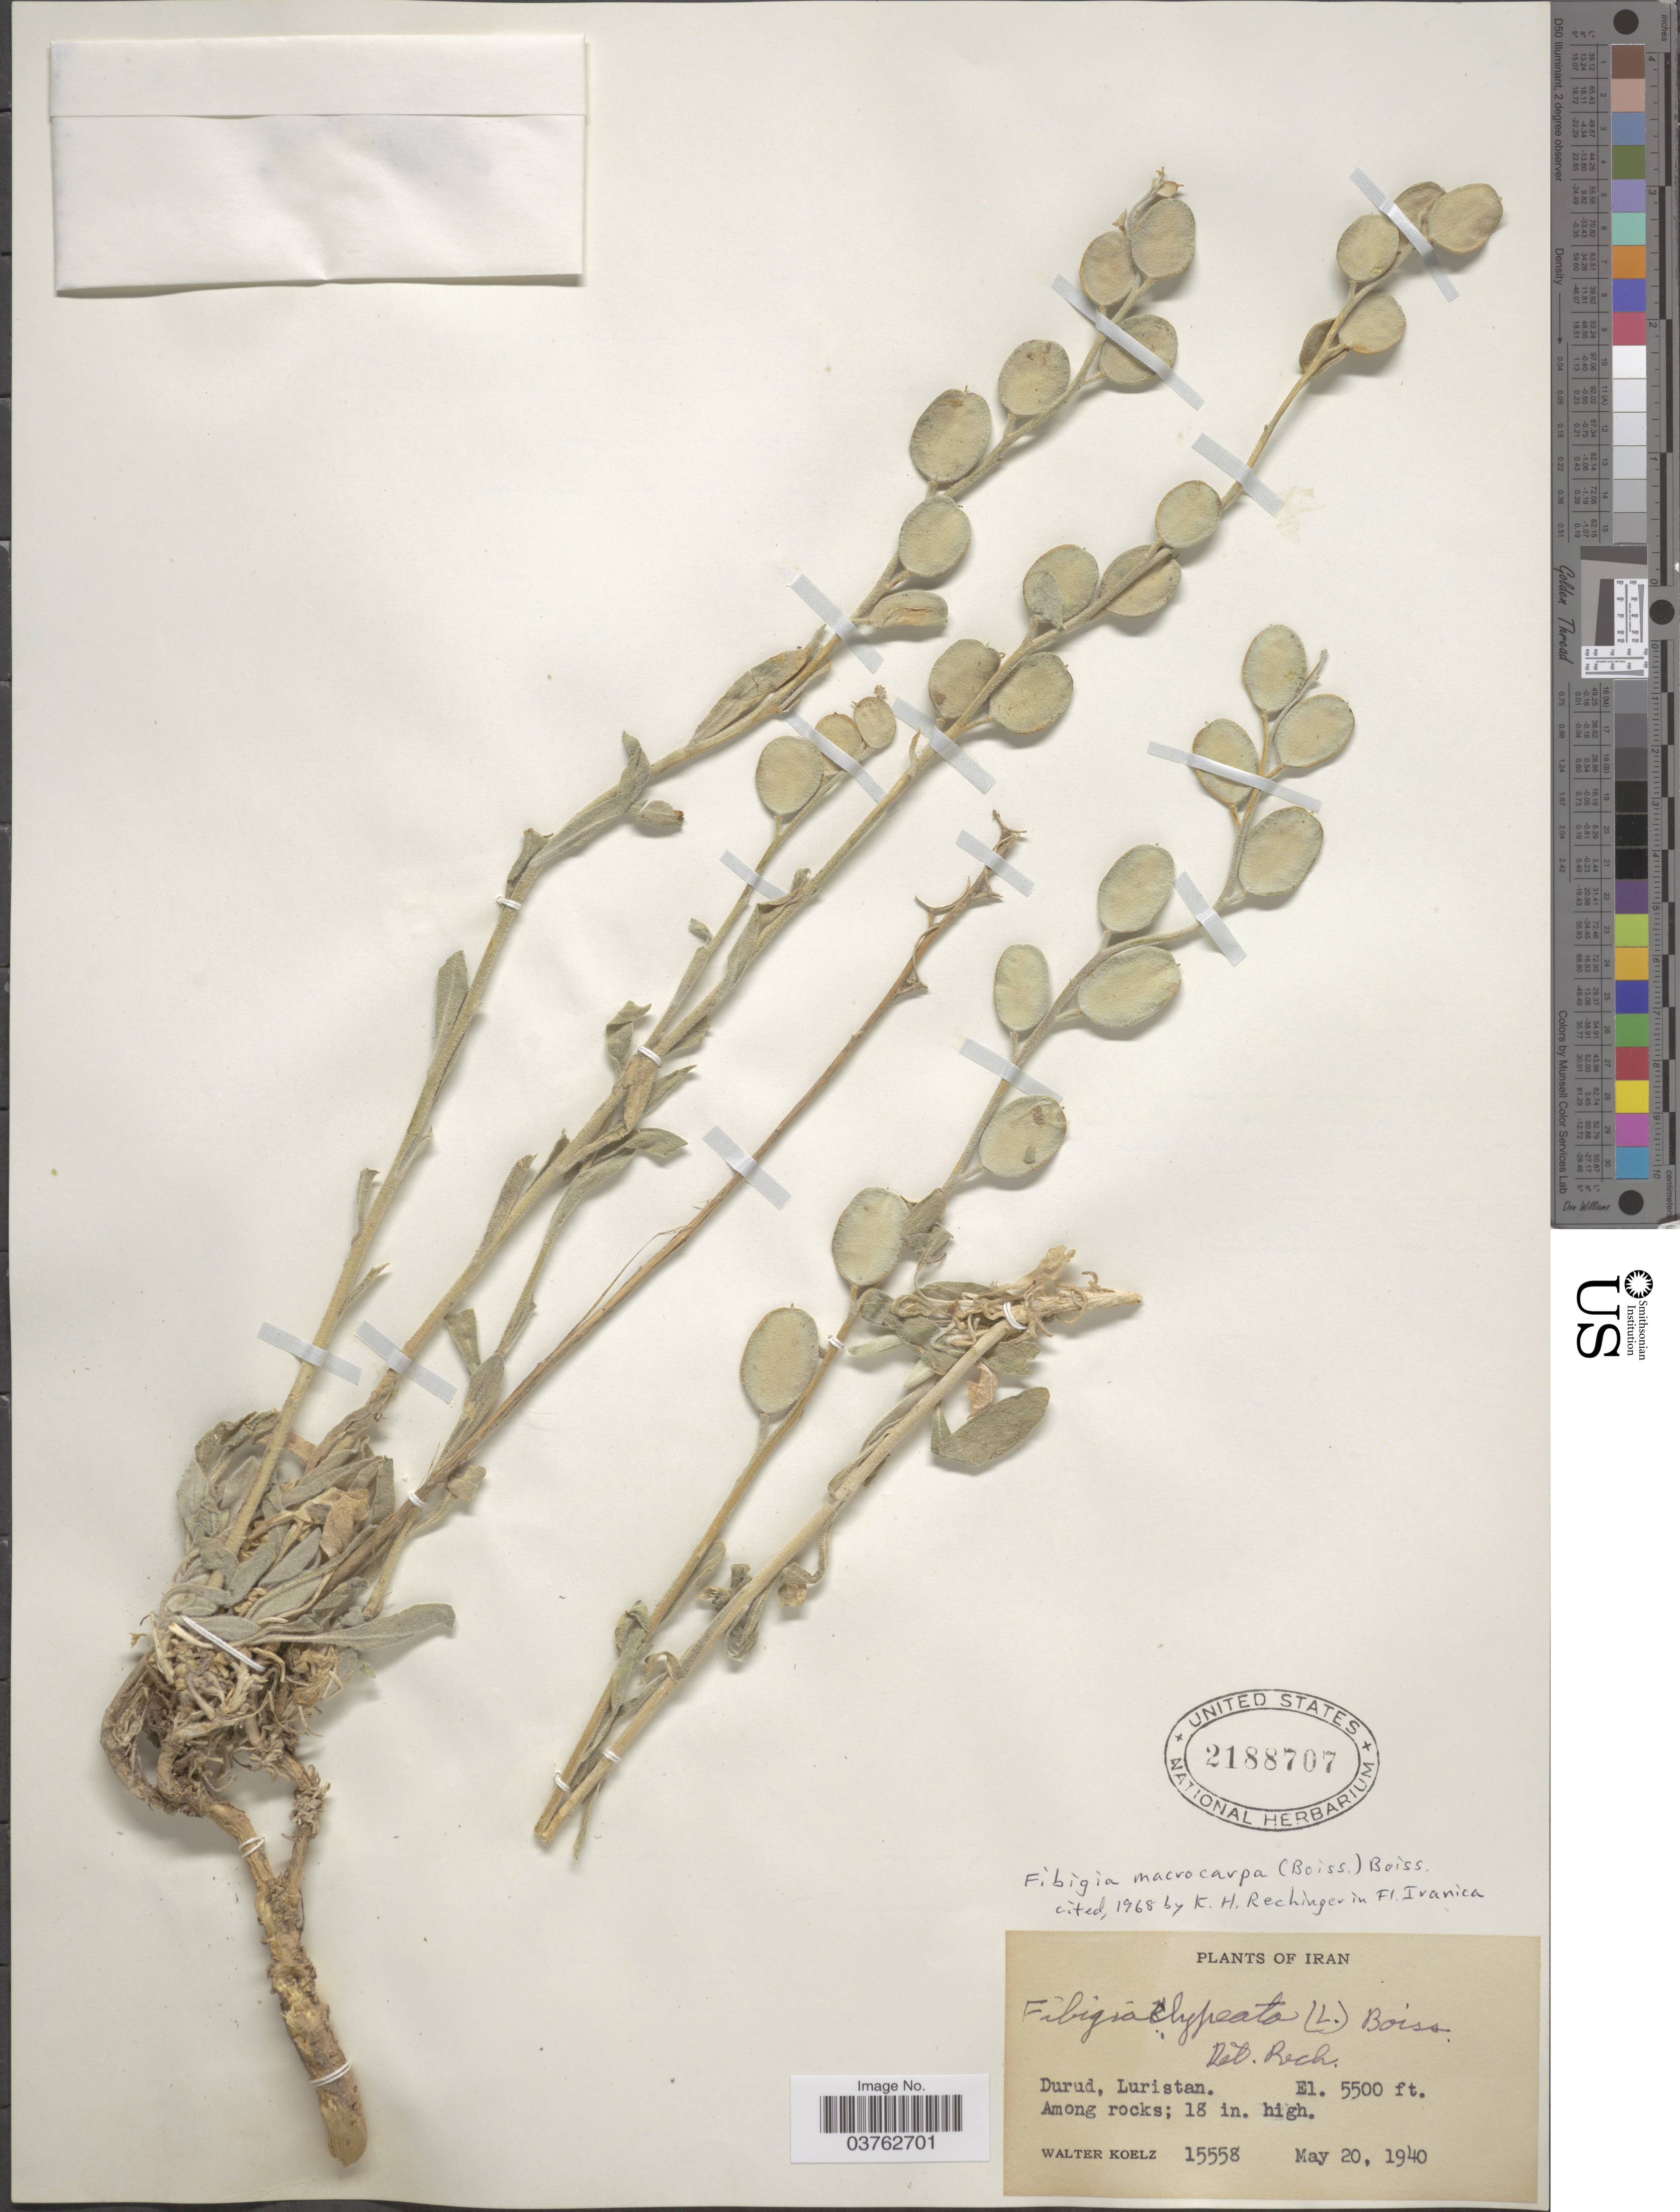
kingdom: Plantae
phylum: Tracheophyta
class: Magnoliopsida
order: Brassicales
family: Brassicaceae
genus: Fibigia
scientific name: Fibigia macroptera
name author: Boiss.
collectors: W. N. Koelz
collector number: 15558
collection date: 1940-05-20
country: Iran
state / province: Lorestan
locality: Durud, Luristan.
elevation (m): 1676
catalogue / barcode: US 2188707